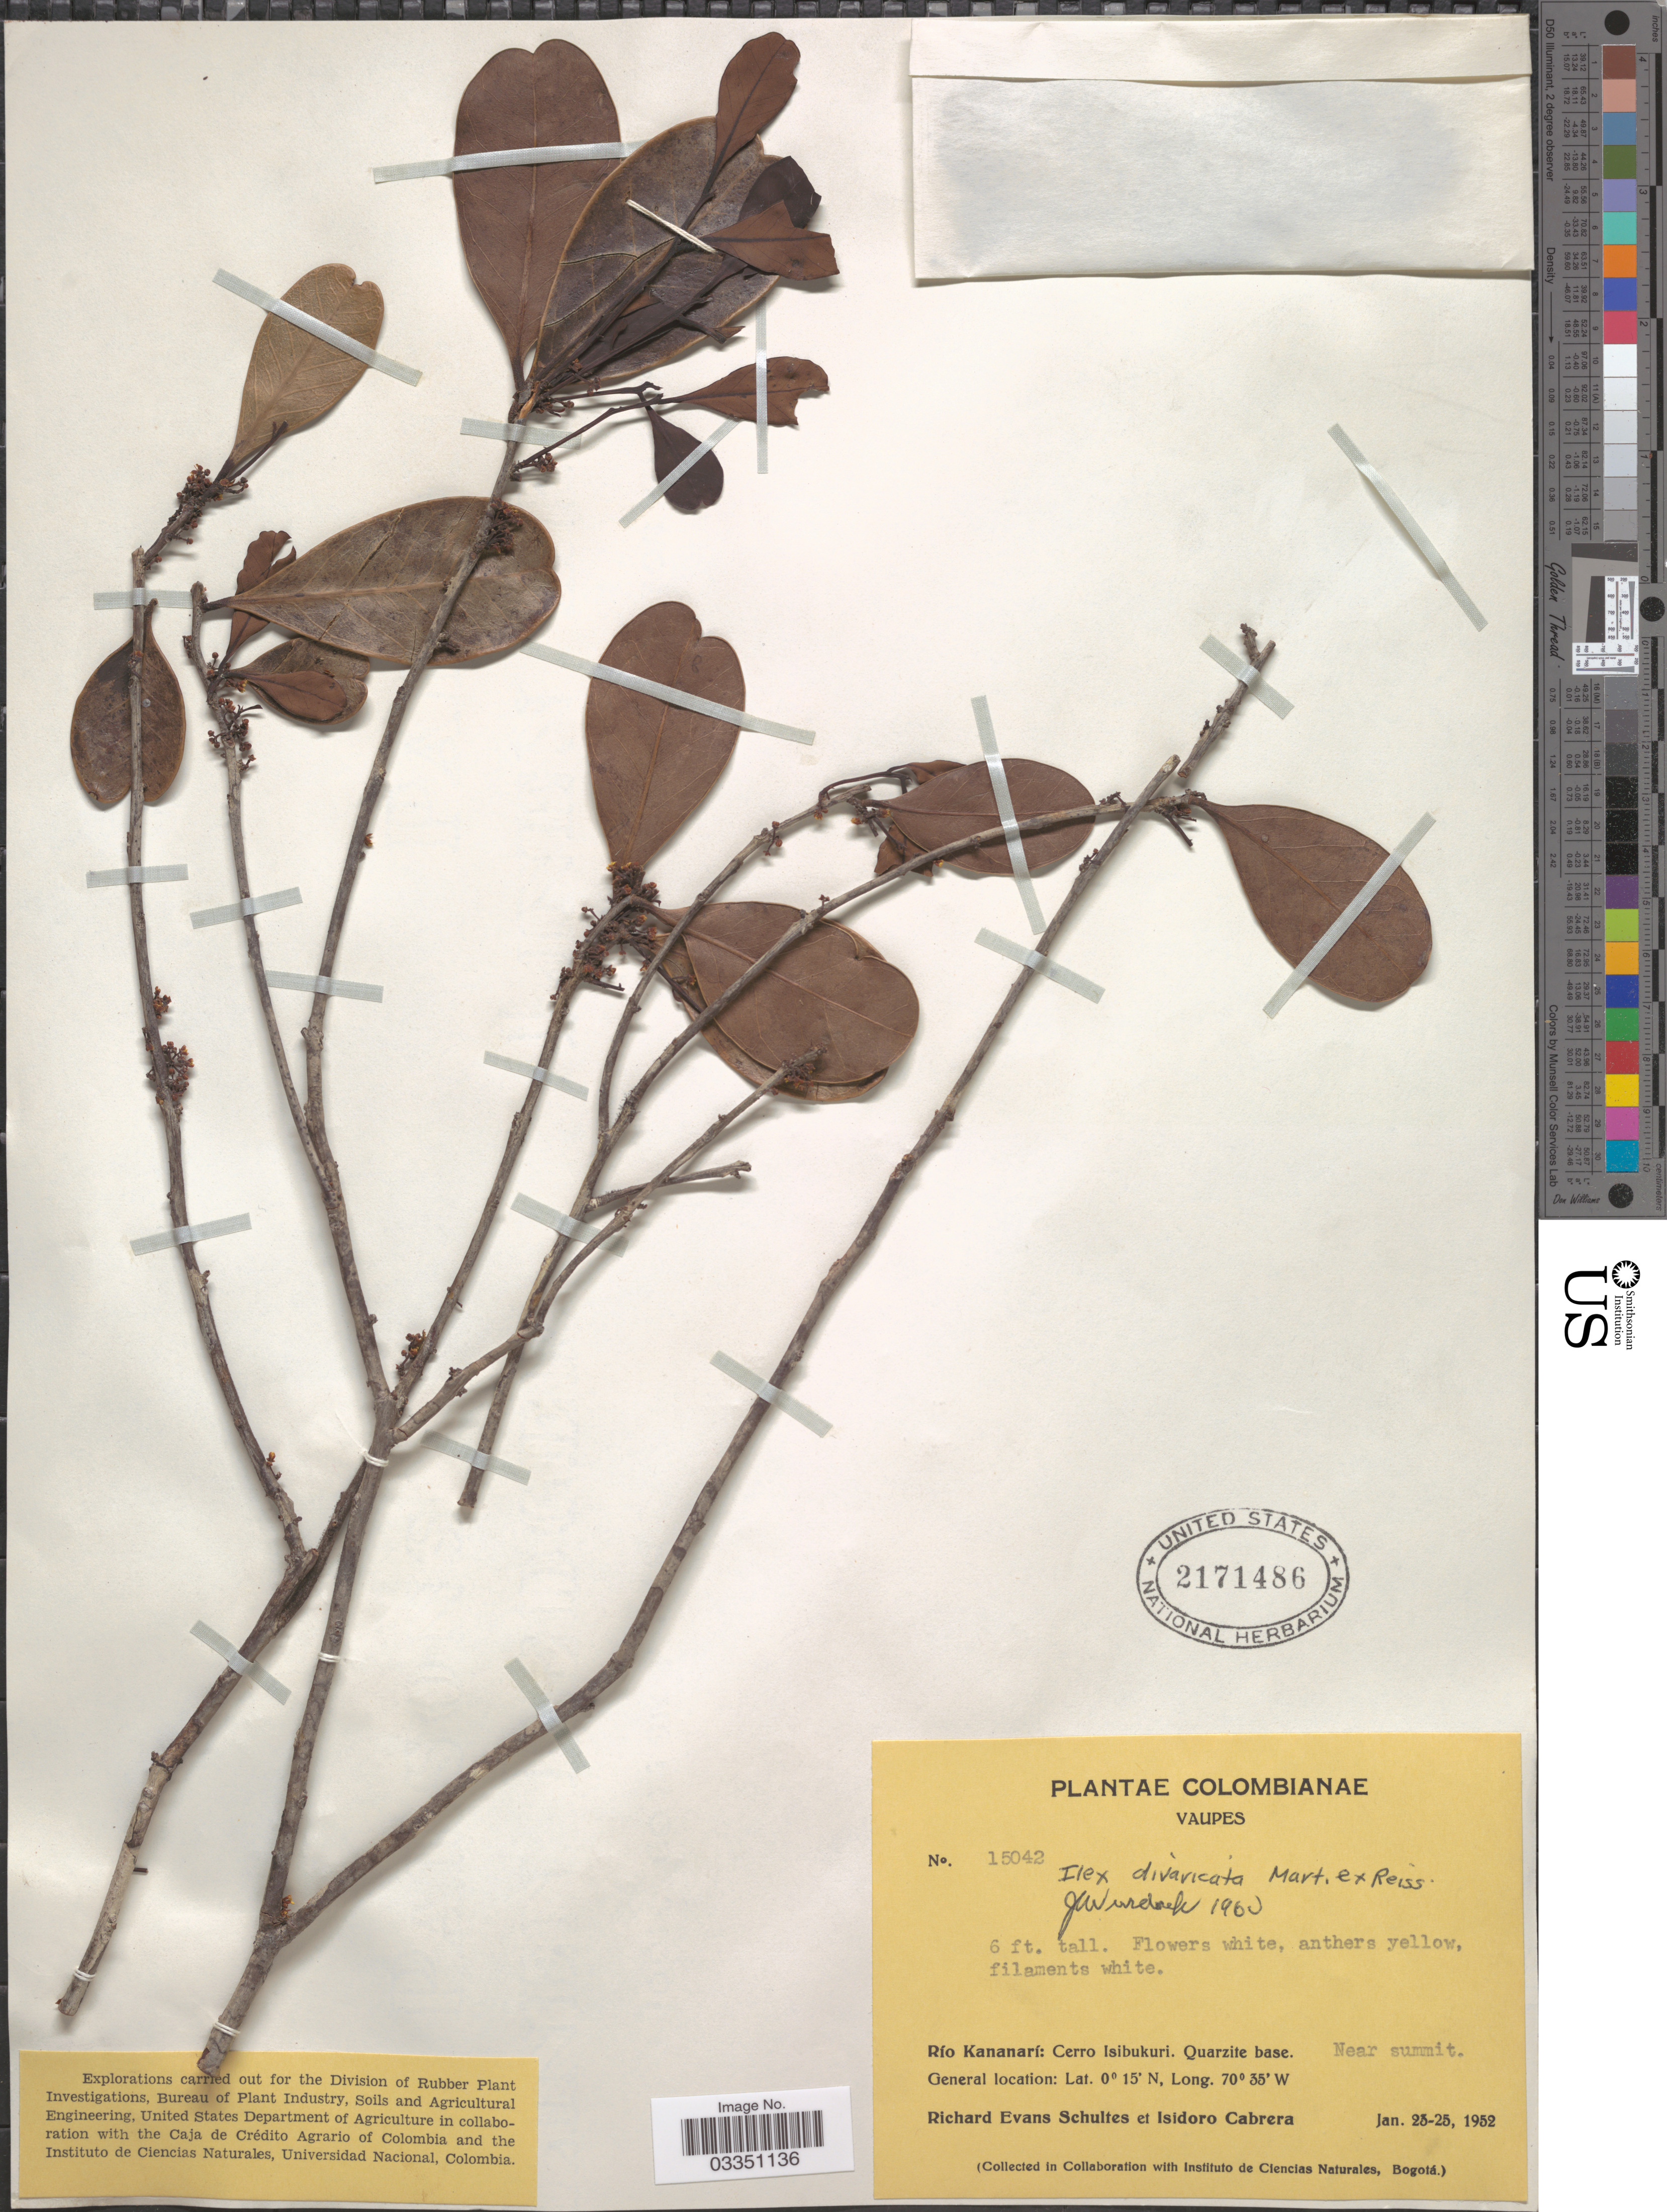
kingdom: Plantae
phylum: Tracheophyta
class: Magnoliopsida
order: Aquifoliales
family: Aquifoliaceae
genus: Ilex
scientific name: Ilex divaricata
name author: Mart. ex Reissek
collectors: R. E. Schultes & I. Cabrera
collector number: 15042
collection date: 1952-01-23/1952-01-25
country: Colombia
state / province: Vaupés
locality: Río Kananarí: Cerro Isibukuri. Quartzite base. Near summit.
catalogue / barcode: US 2171486